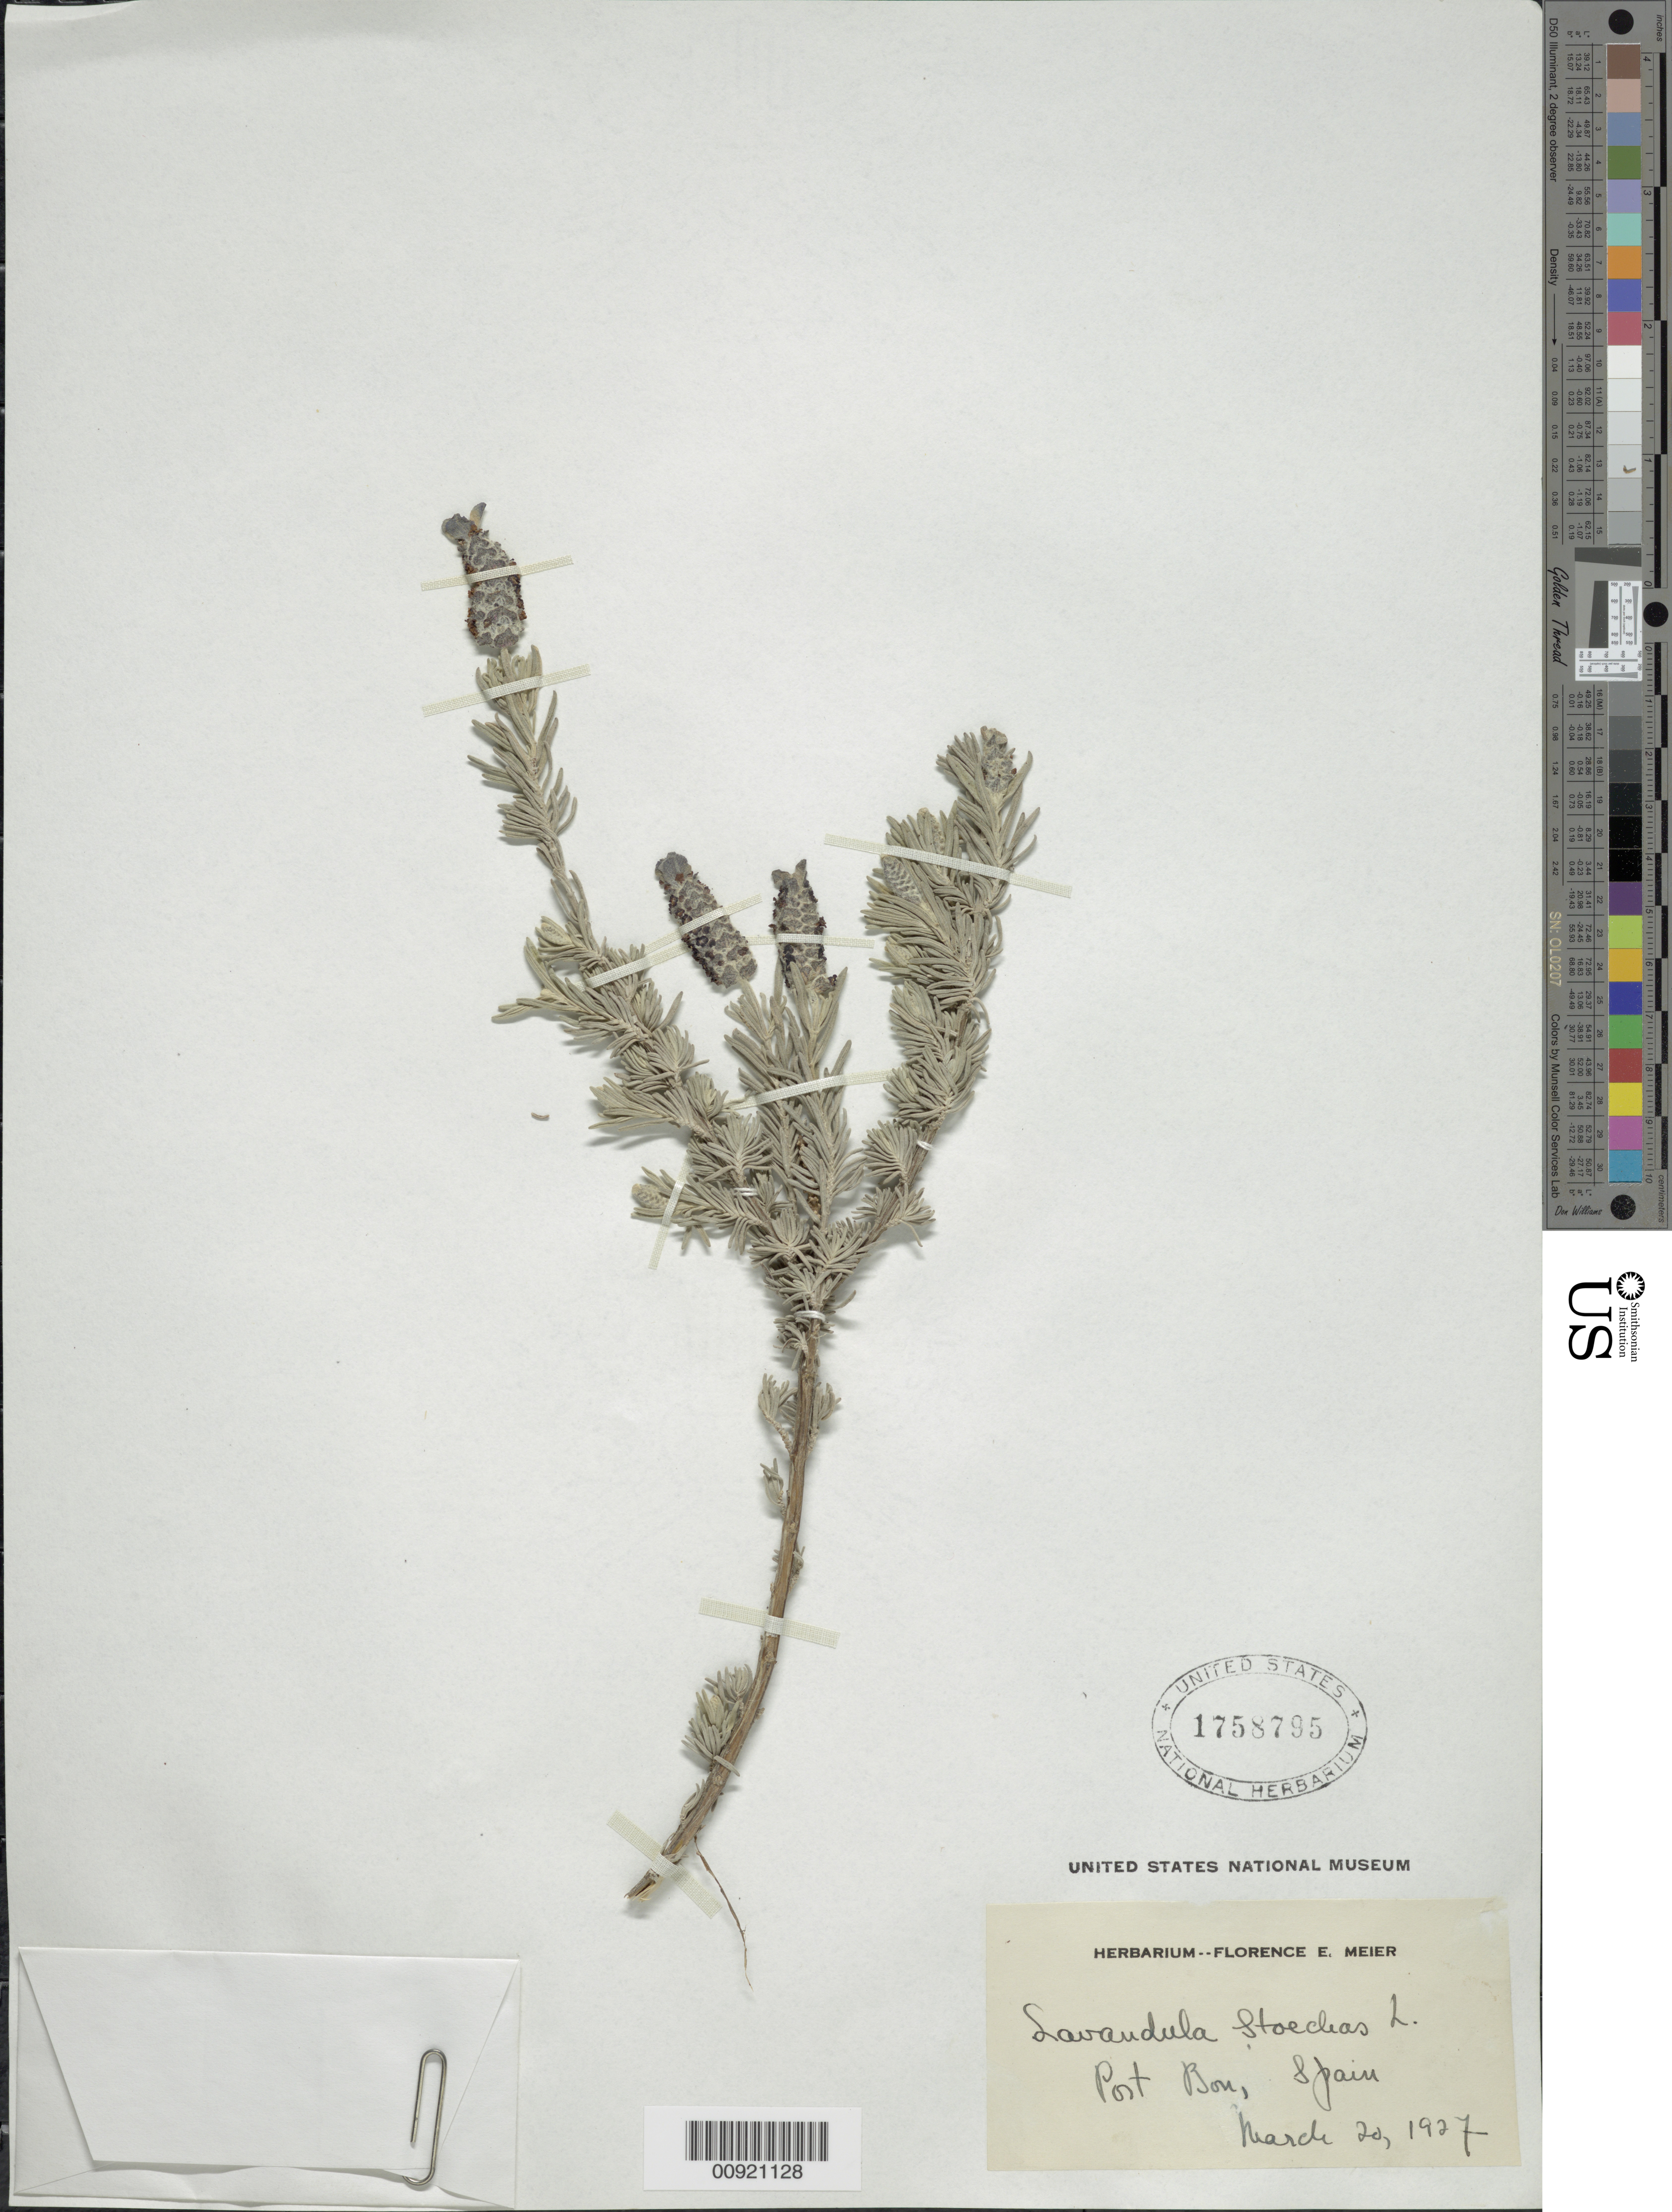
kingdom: Plantae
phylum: Tracheophyta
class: Magnoliopsida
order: Lamiales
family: Lamiaceae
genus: Lavandula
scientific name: Lavandula stoechas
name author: L.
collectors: F. Meier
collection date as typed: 20 Mar 1927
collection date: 1927-03-20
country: Spain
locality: Port Bou.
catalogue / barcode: US 1758795